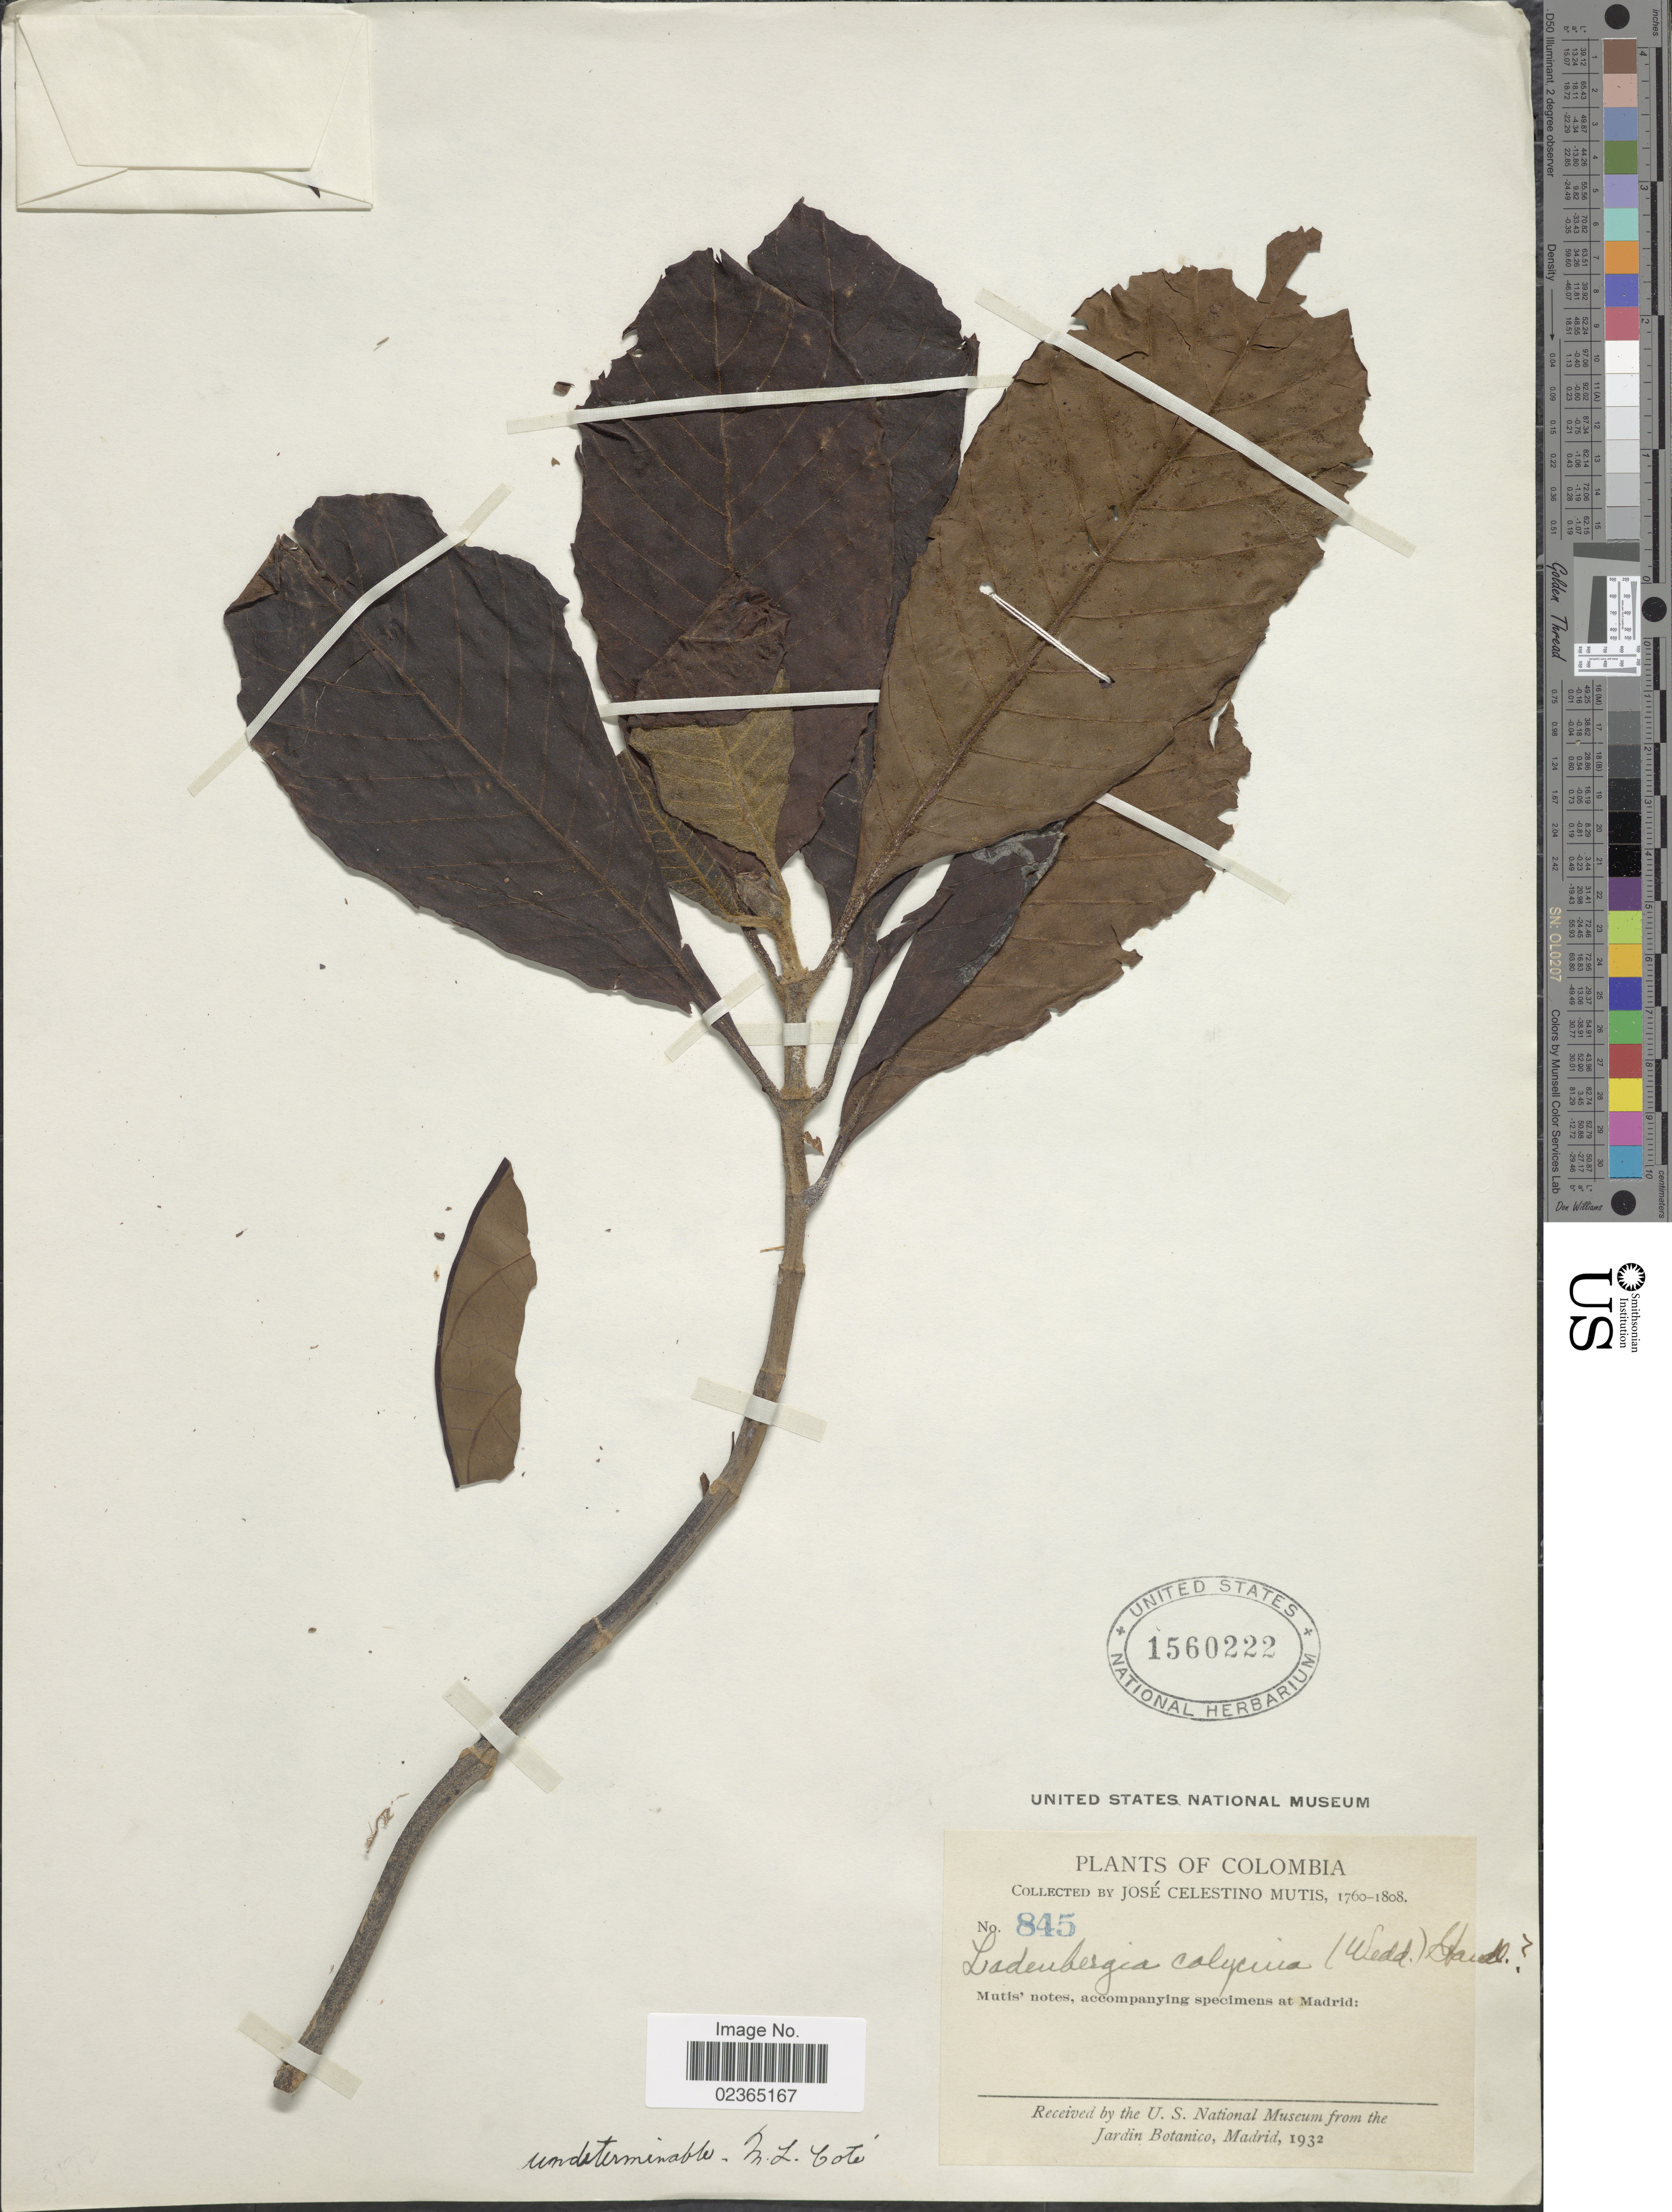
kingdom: Plantae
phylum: Tracheophyta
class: Magnoliopsida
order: Gentianales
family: Rubiaceae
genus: Ladenbergia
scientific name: Ladenbergia calycina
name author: (Wedd.) Standl.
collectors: J. C. B. Mutis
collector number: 845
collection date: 1760/1808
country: Colombia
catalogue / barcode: US 1560222